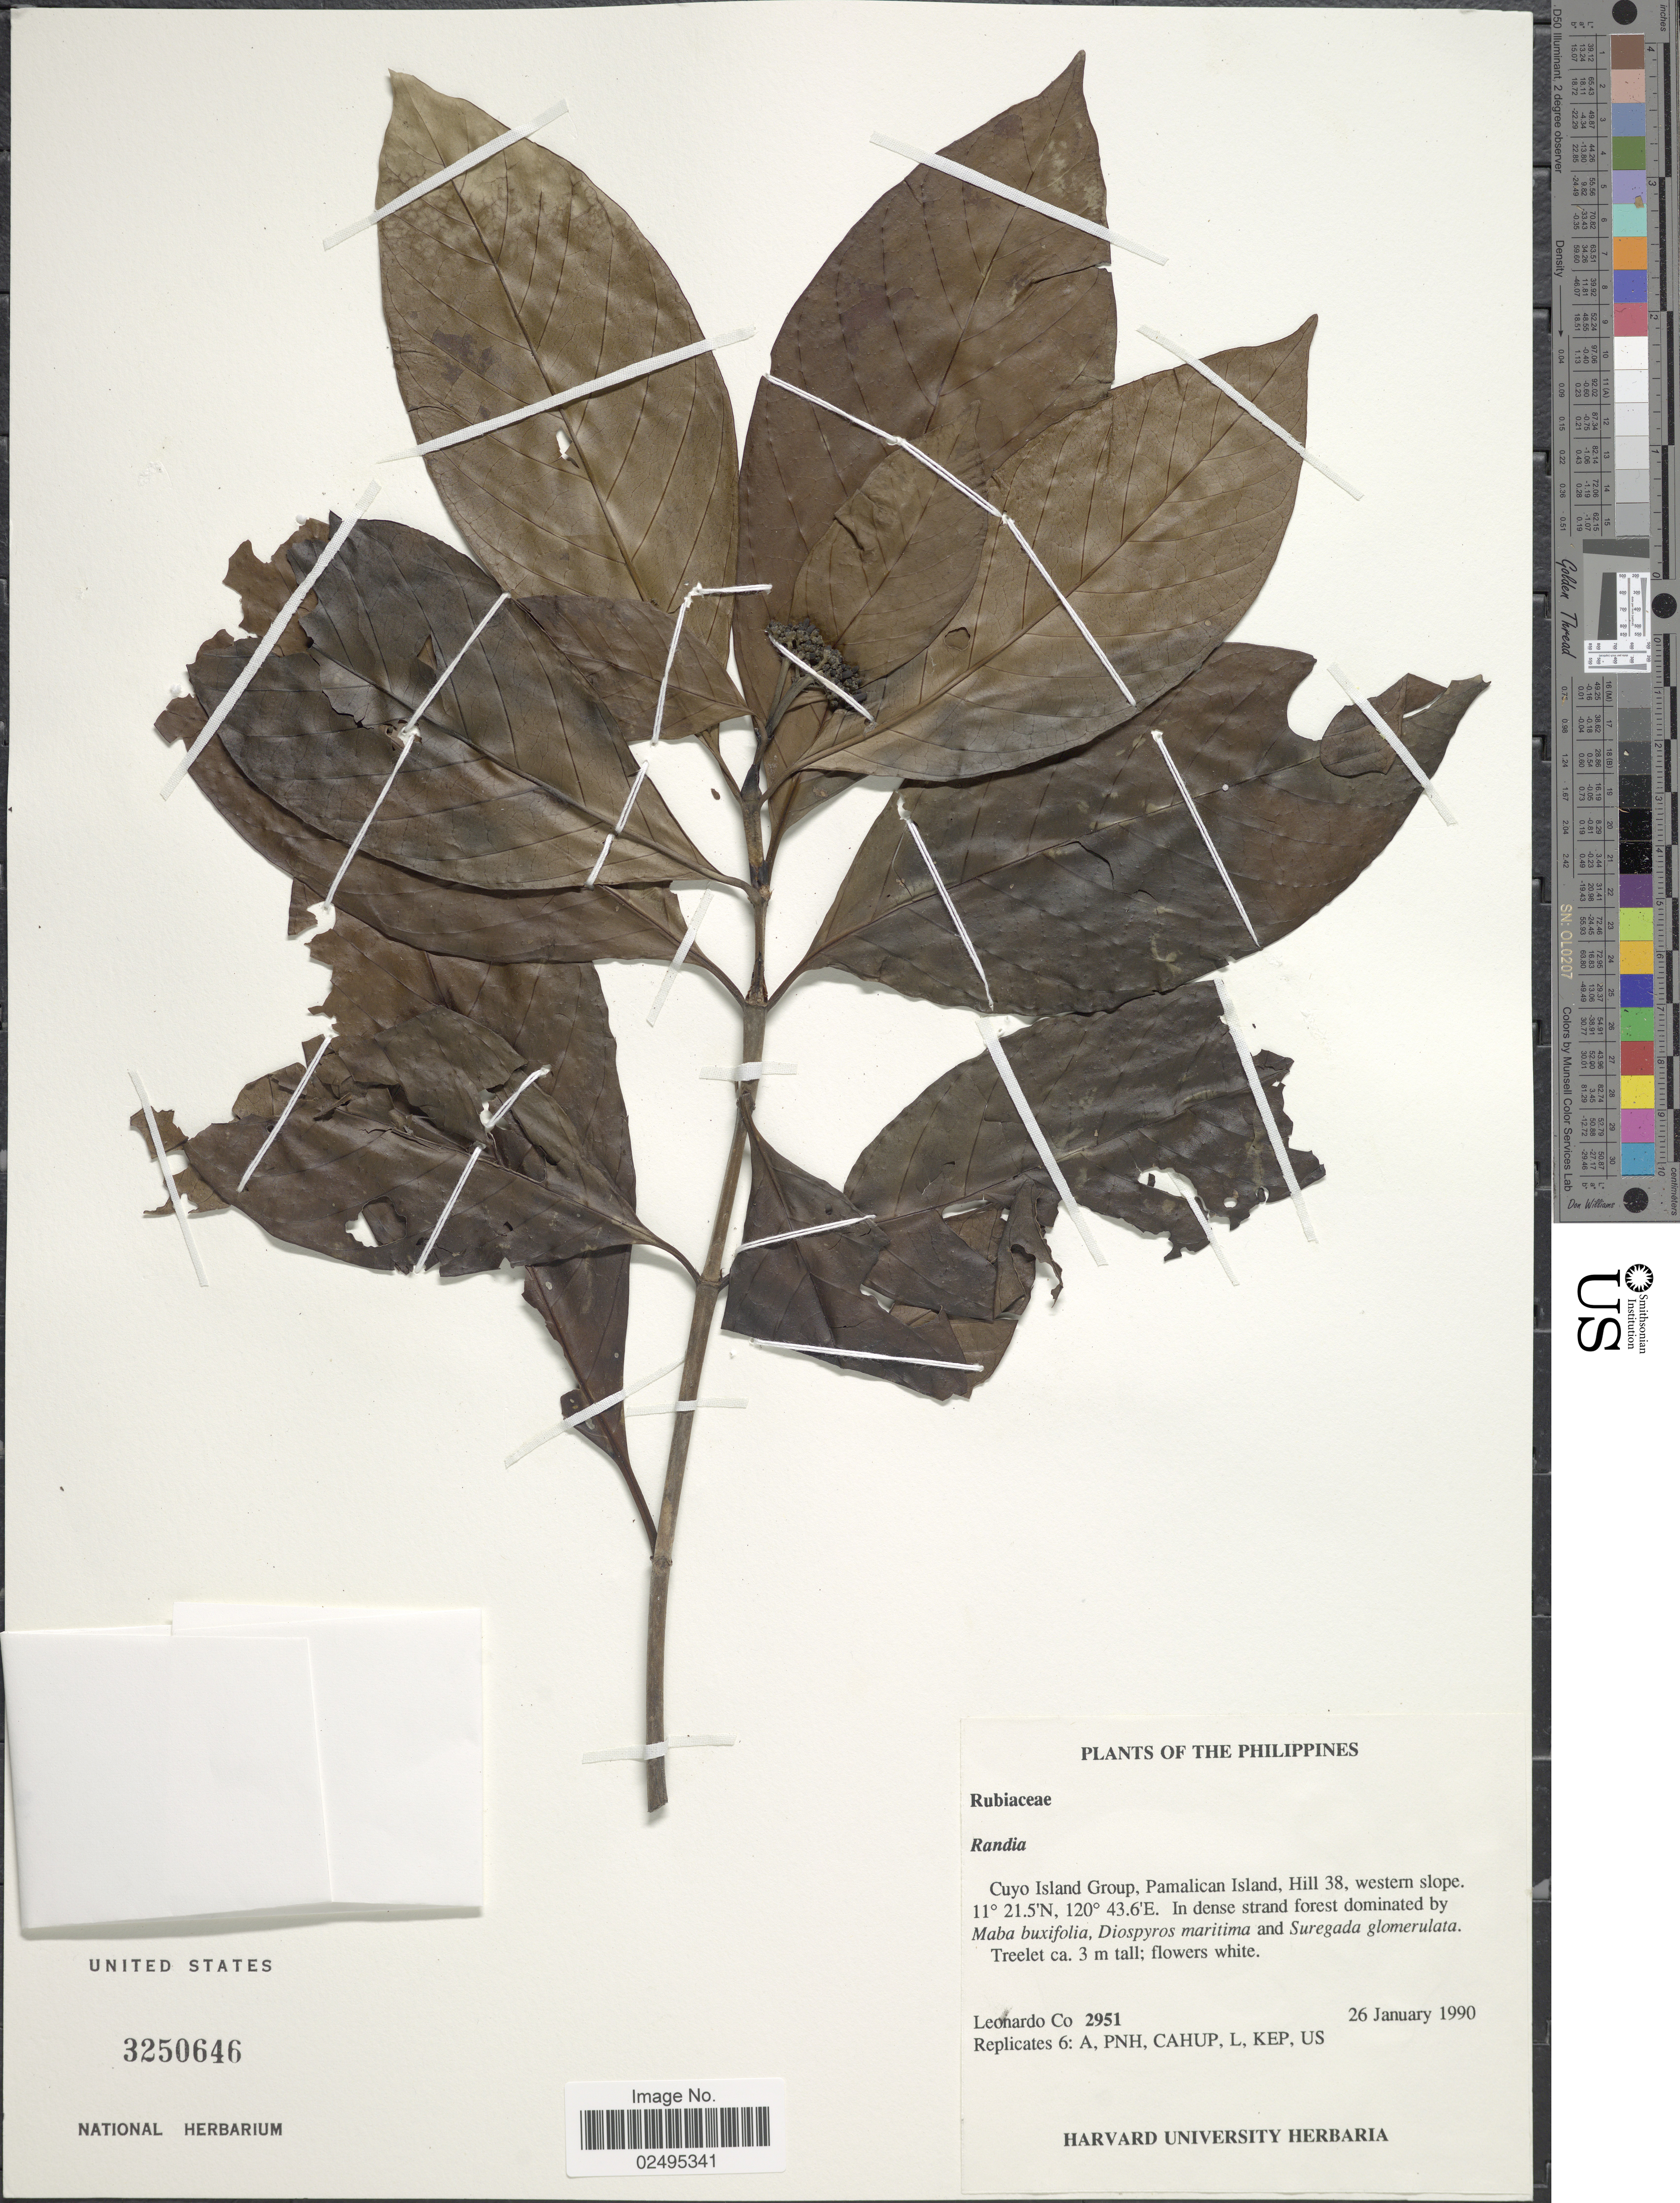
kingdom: Plantae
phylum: Tracheophyta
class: Magnoliopsida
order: Gentianales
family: Rubiaceae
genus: Randia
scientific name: Randia sp.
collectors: L. Co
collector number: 2951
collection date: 1990-01-26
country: Philippines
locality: Cuyo Island Group, Pamalican Island, Hill 38, western slope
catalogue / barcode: US 3250646